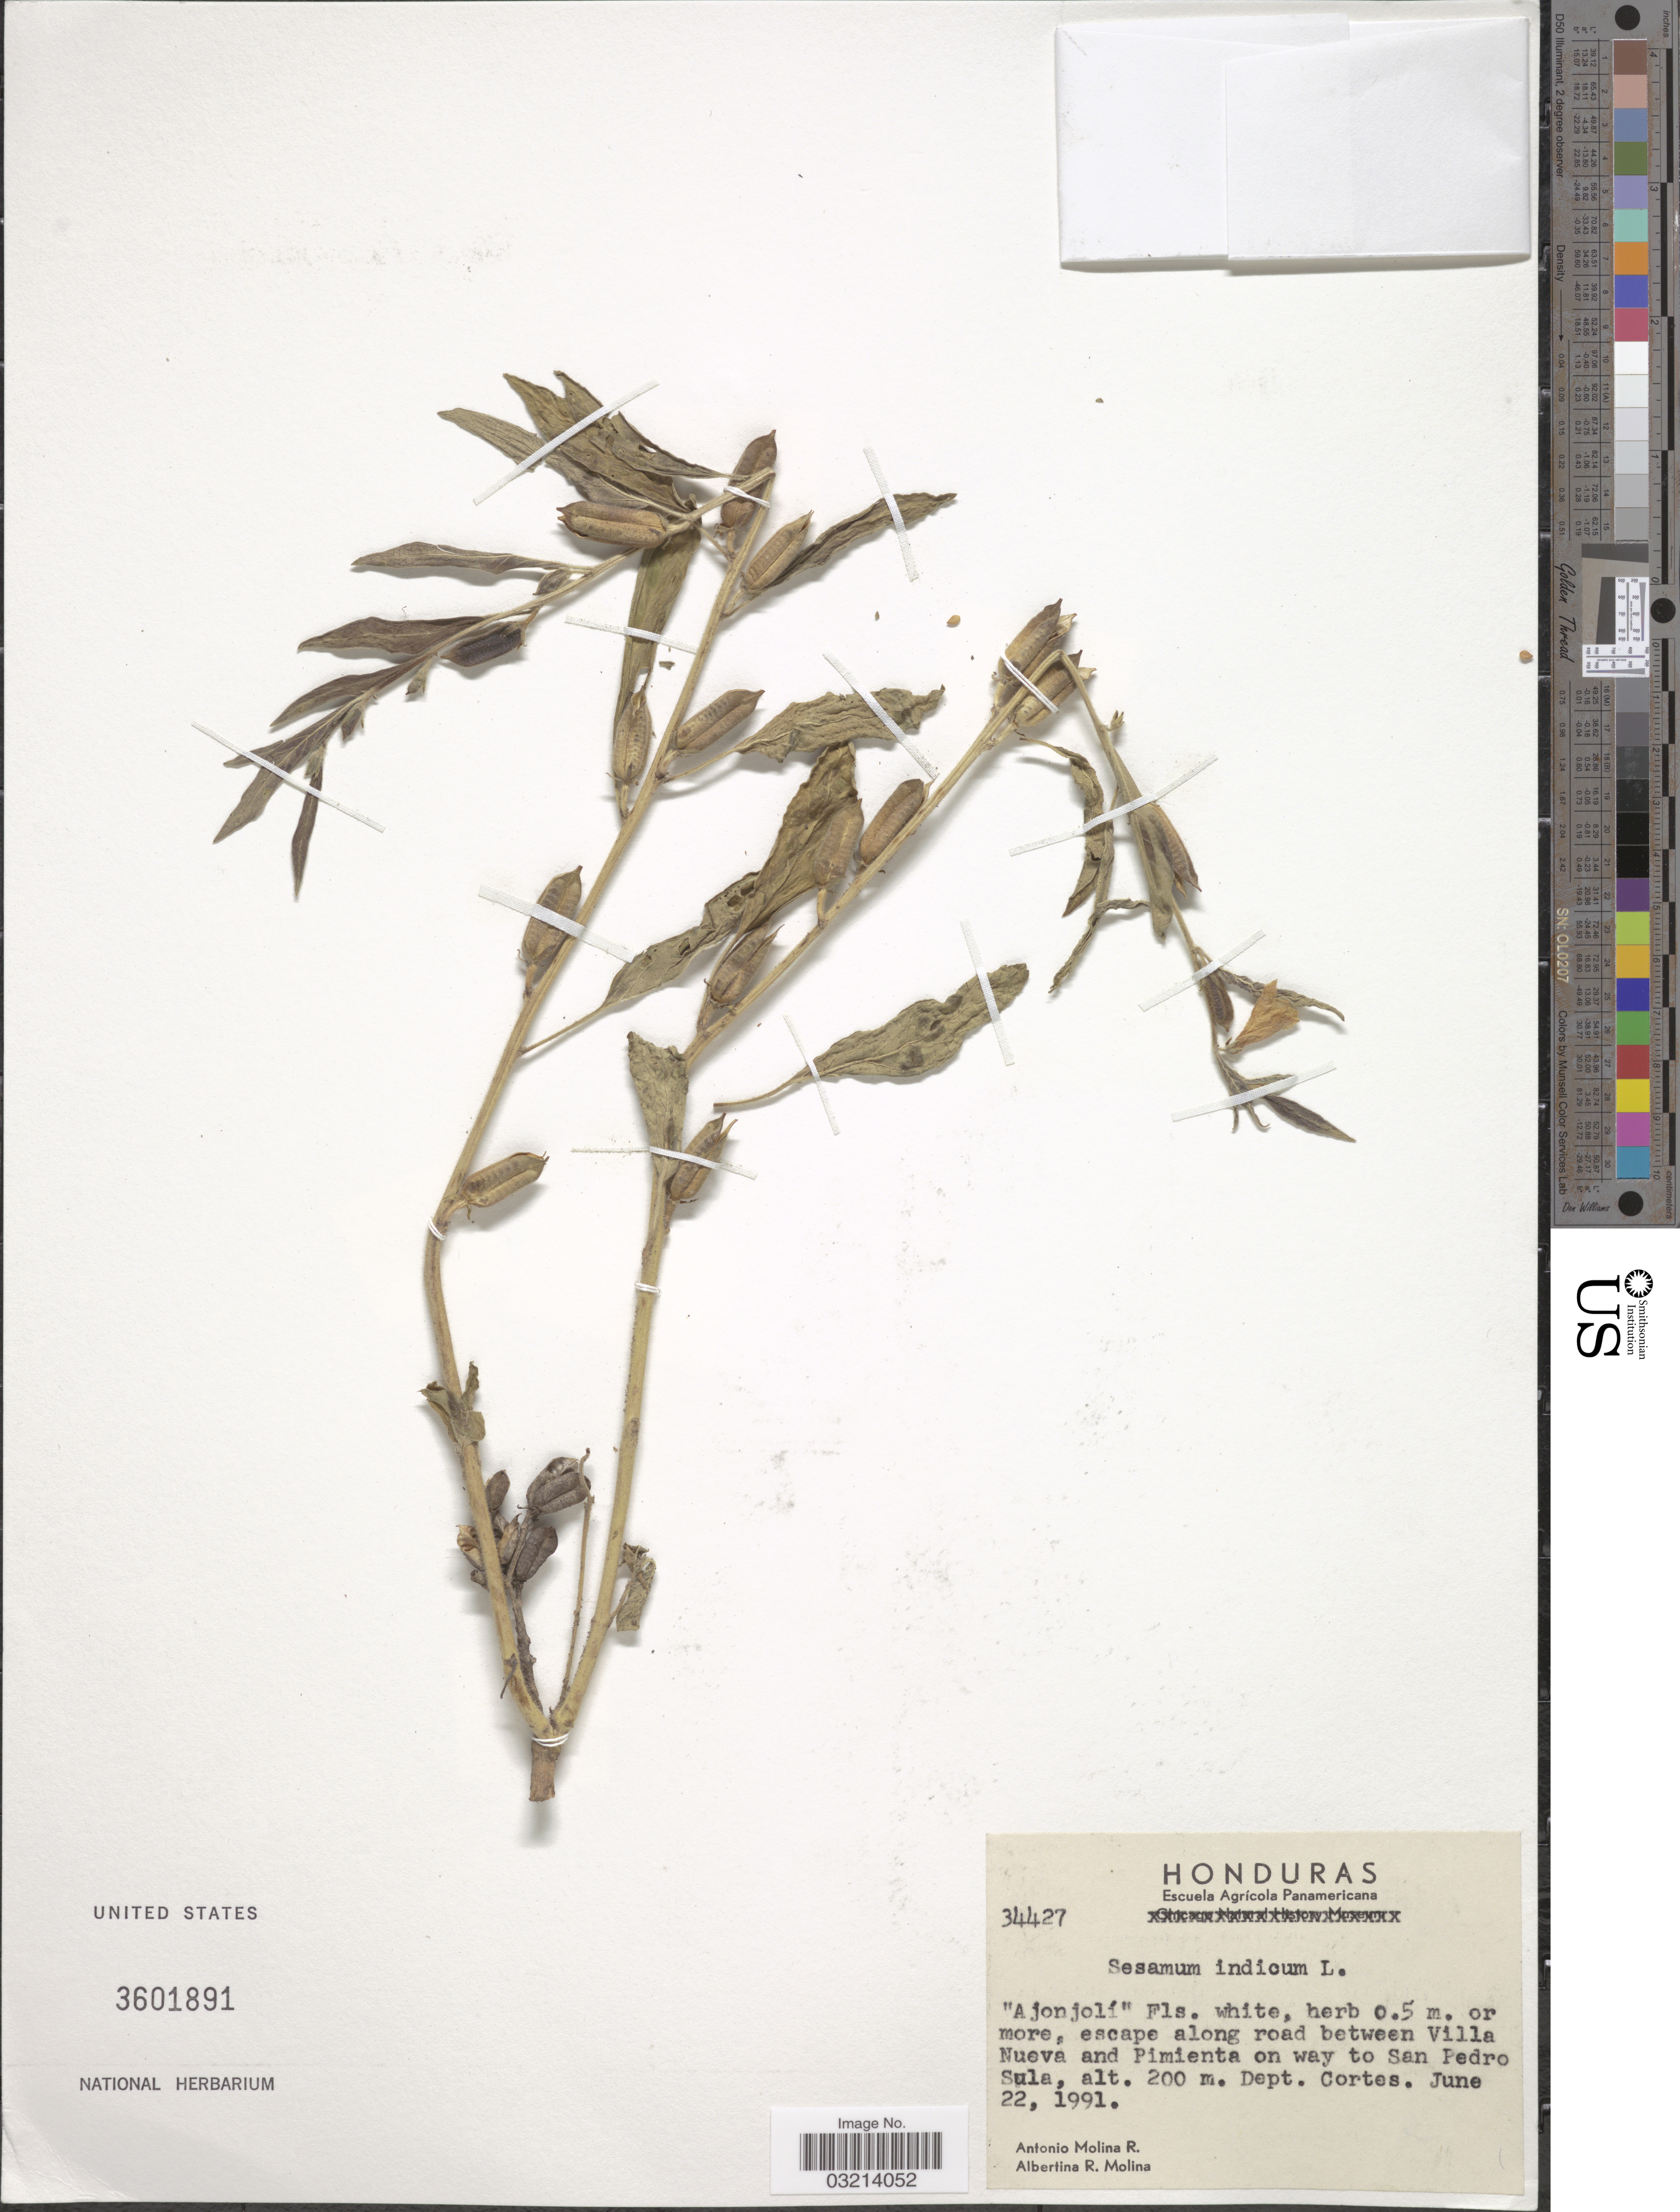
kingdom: Plantae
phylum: Tracheophyta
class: Magnoliopsida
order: Lamiales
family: Pedaliaceae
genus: Sesamum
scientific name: Sesamum indicum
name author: L.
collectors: A. Molina R. & A. R. Molina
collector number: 34427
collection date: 1991-06-22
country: Honduras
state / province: Cortés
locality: Escape along road between Villa Nueva and Pimienta on way to San Pedro Sula. Dept. Cortes.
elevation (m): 200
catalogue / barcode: US 3601891